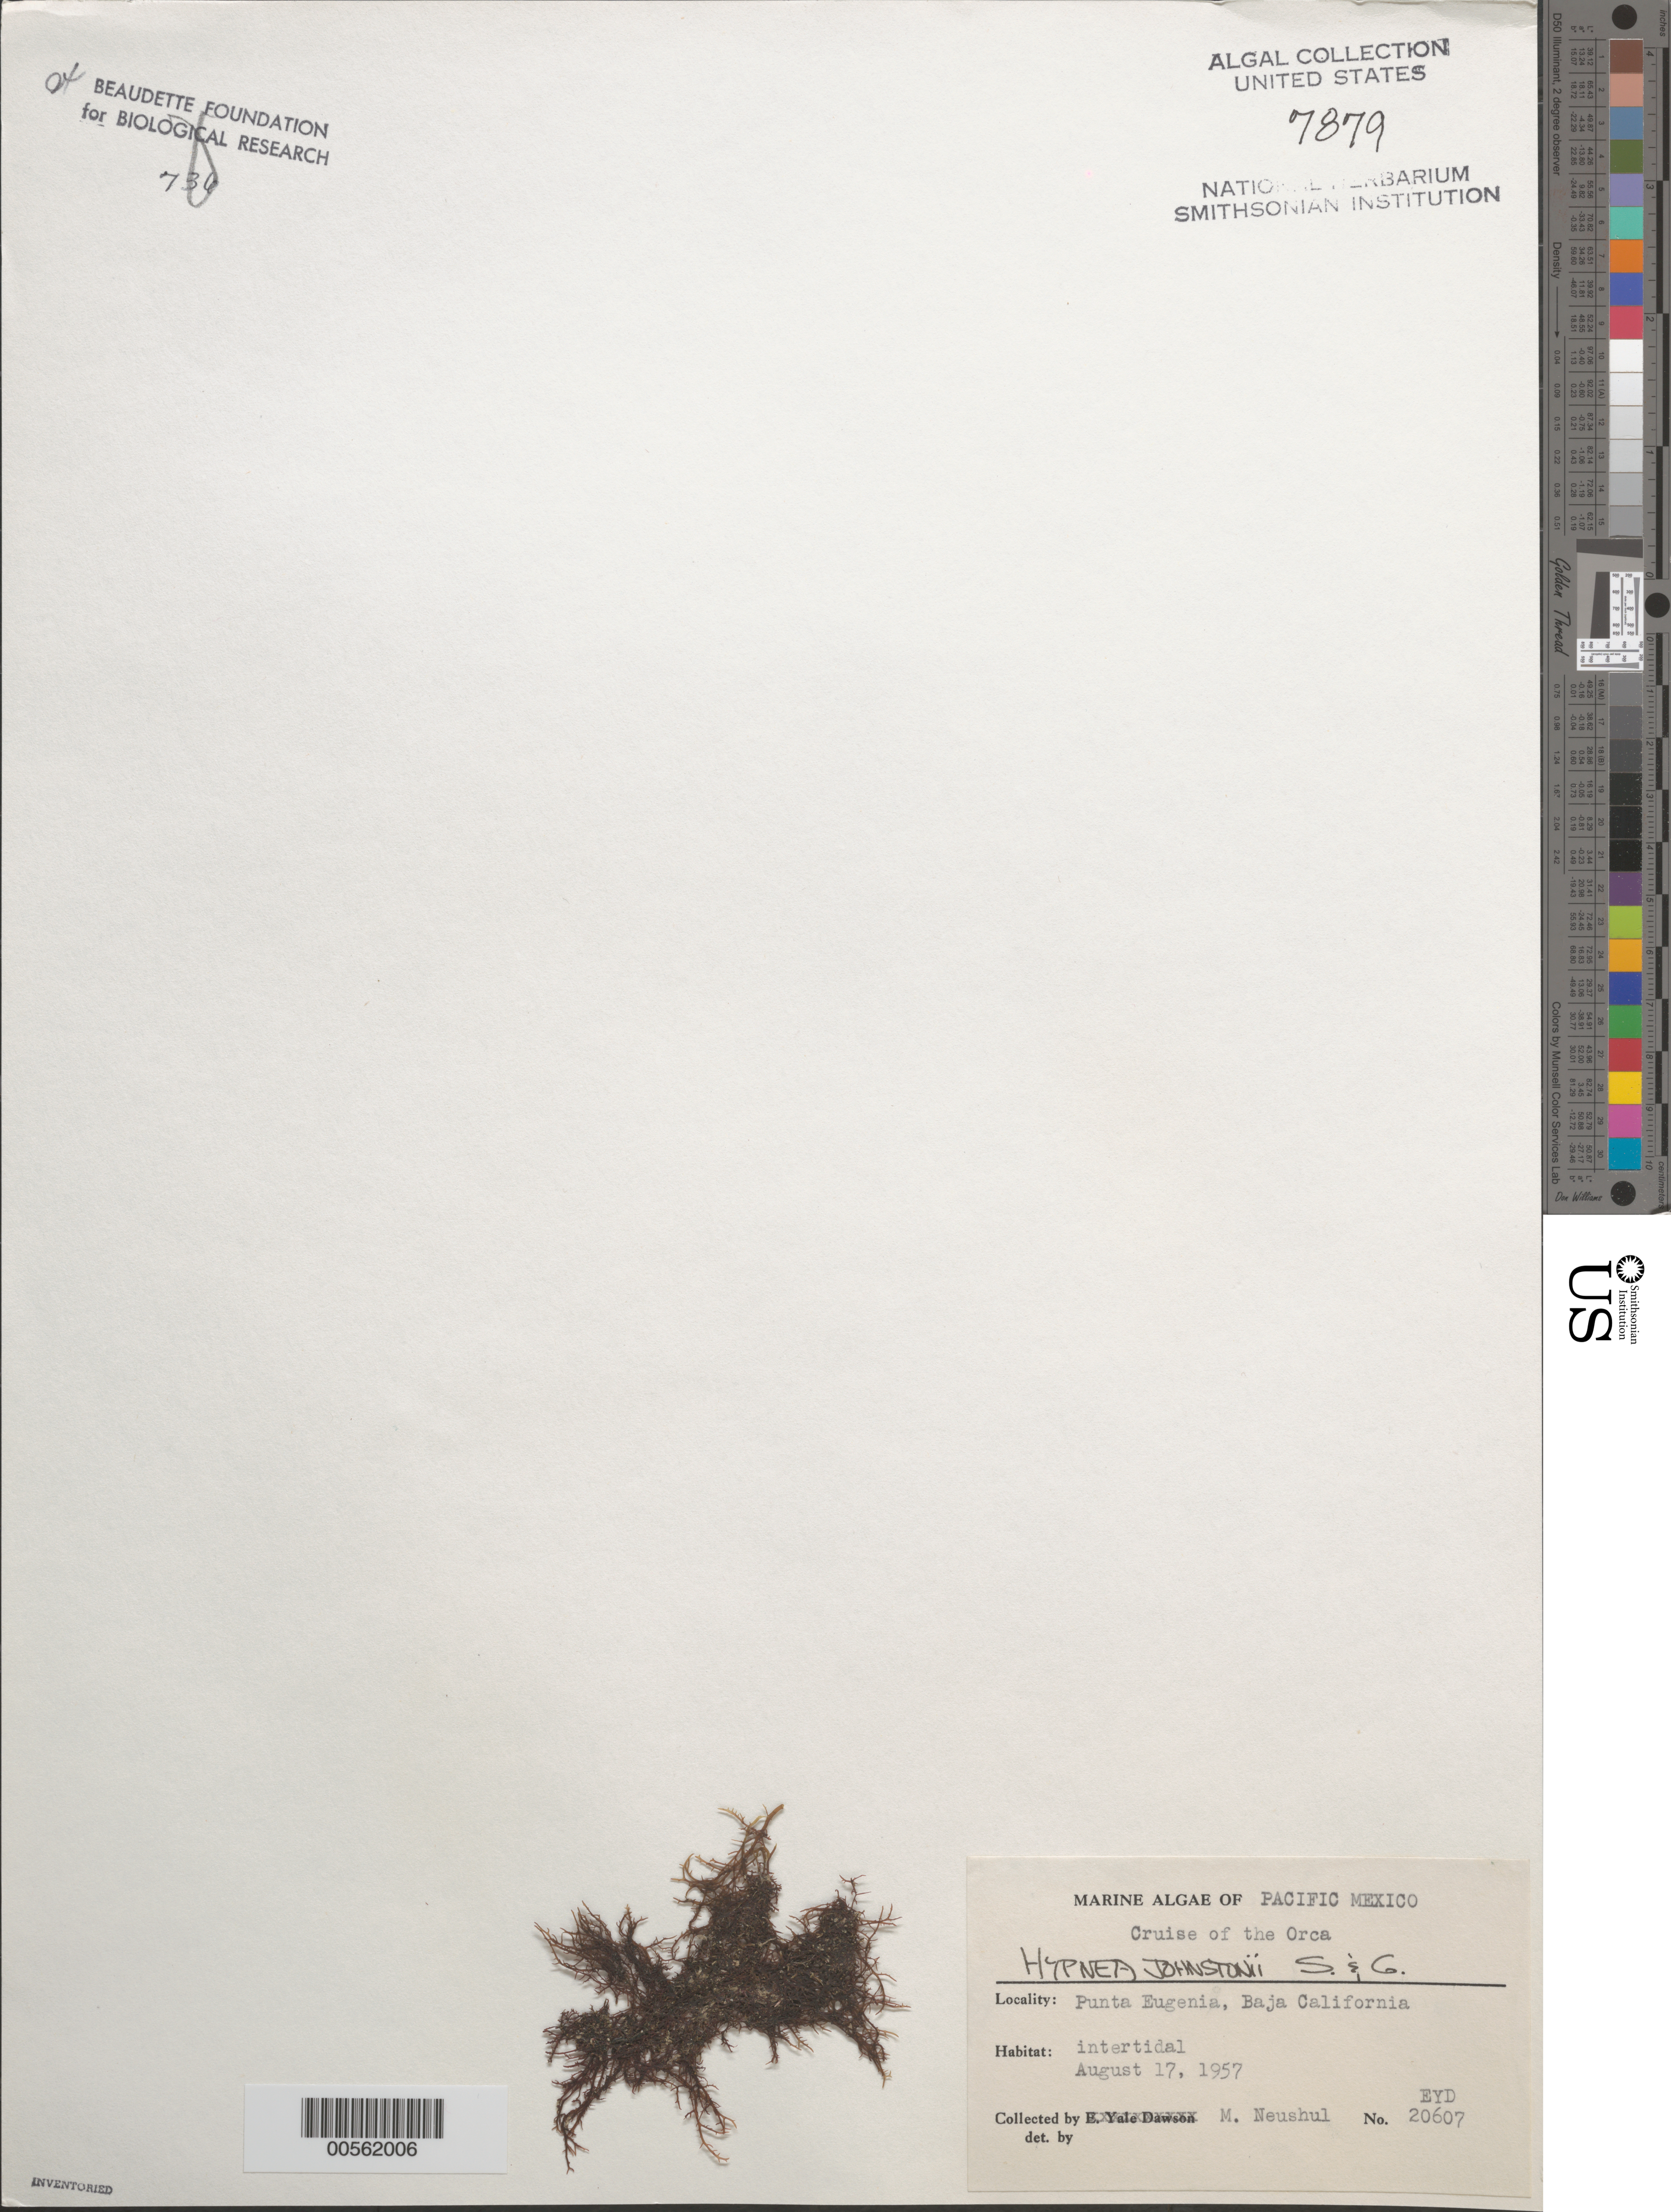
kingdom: Plantae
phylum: Rhodophyta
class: Florideophyceae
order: Gigartinales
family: Cystocloniaceae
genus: Hypnea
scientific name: Hypnea johnstonii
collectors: M. Neushul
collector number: EYD 20607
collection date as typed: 17 Aug 1957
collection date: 1957-08-17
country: Mexico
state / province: Baja California Sur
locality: Punta Eugenia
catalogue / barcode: US 7879